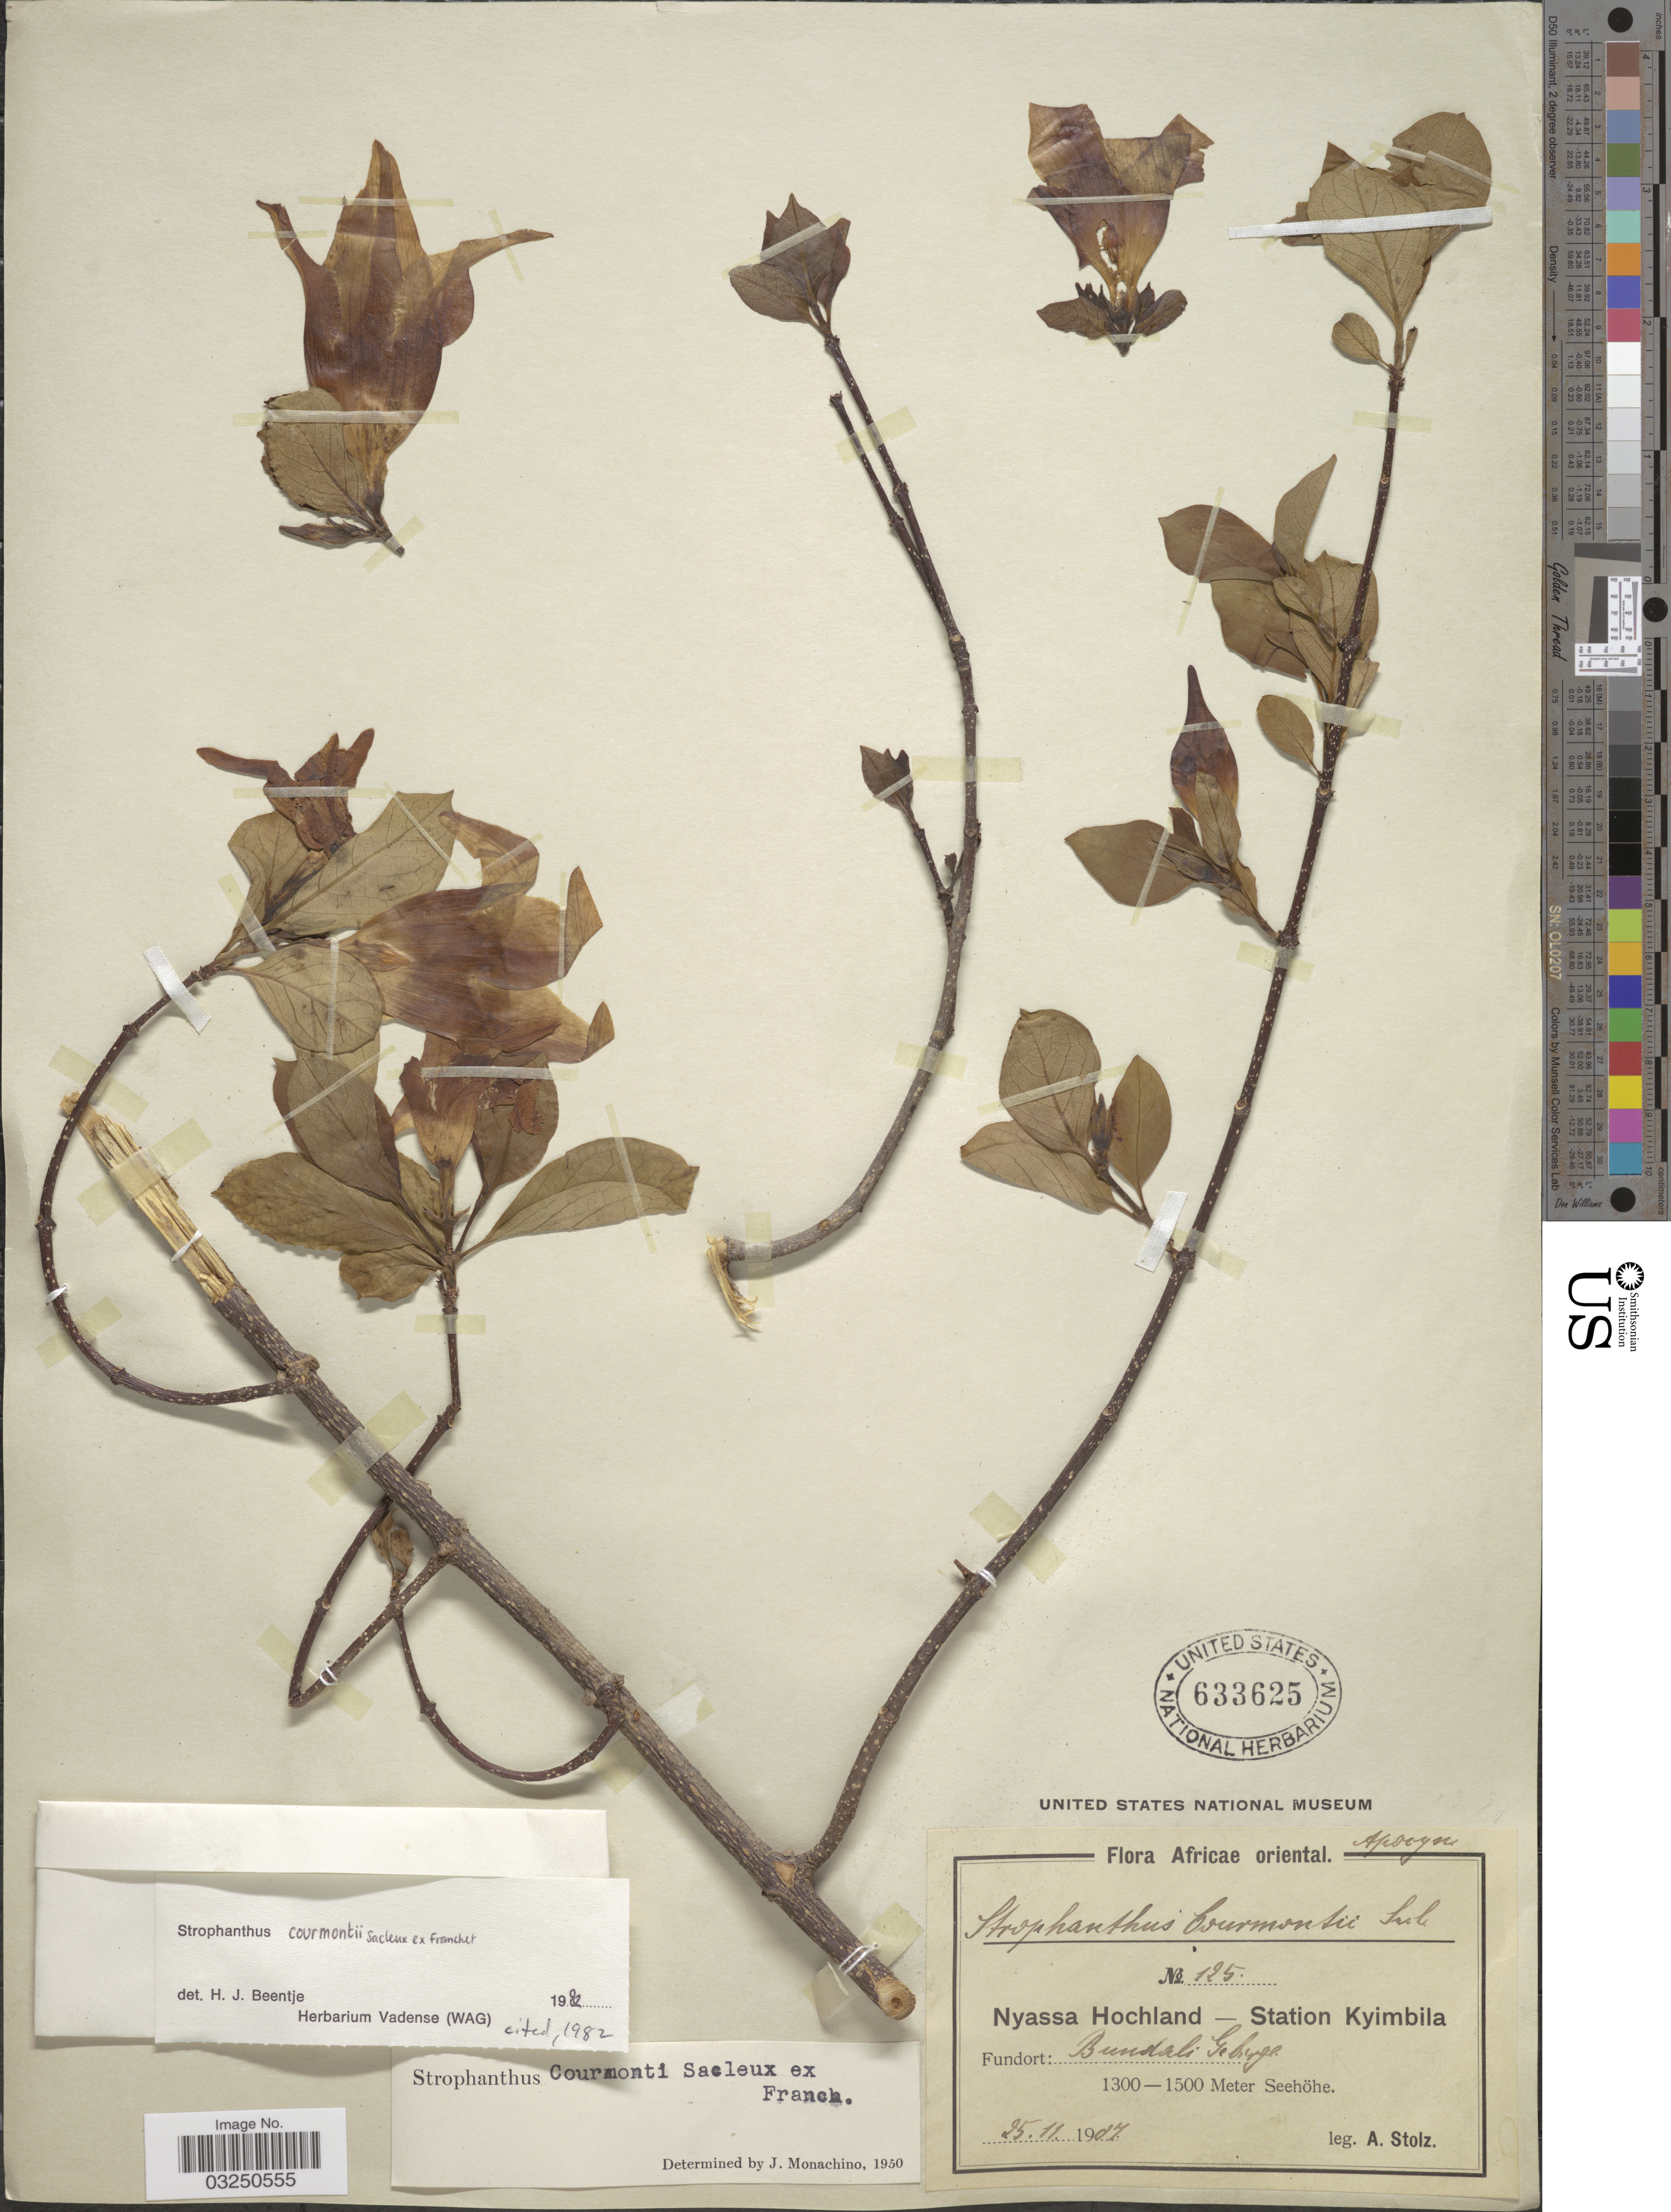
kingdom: Plantae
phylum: Tracheophyta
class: Magnoliopsida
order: Gentianales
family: Apocynaceae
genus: Strophanthus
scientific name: Strophanthus courmontii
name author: Sacleux ex Franch.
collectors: A. Stolz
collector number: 125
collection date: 1907-11-25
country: Tanzania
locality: Africae oriental. Nyassa Hochland-Station Kyimbila. Bundali Gebirge.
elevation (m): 1300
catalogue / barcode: US 633625